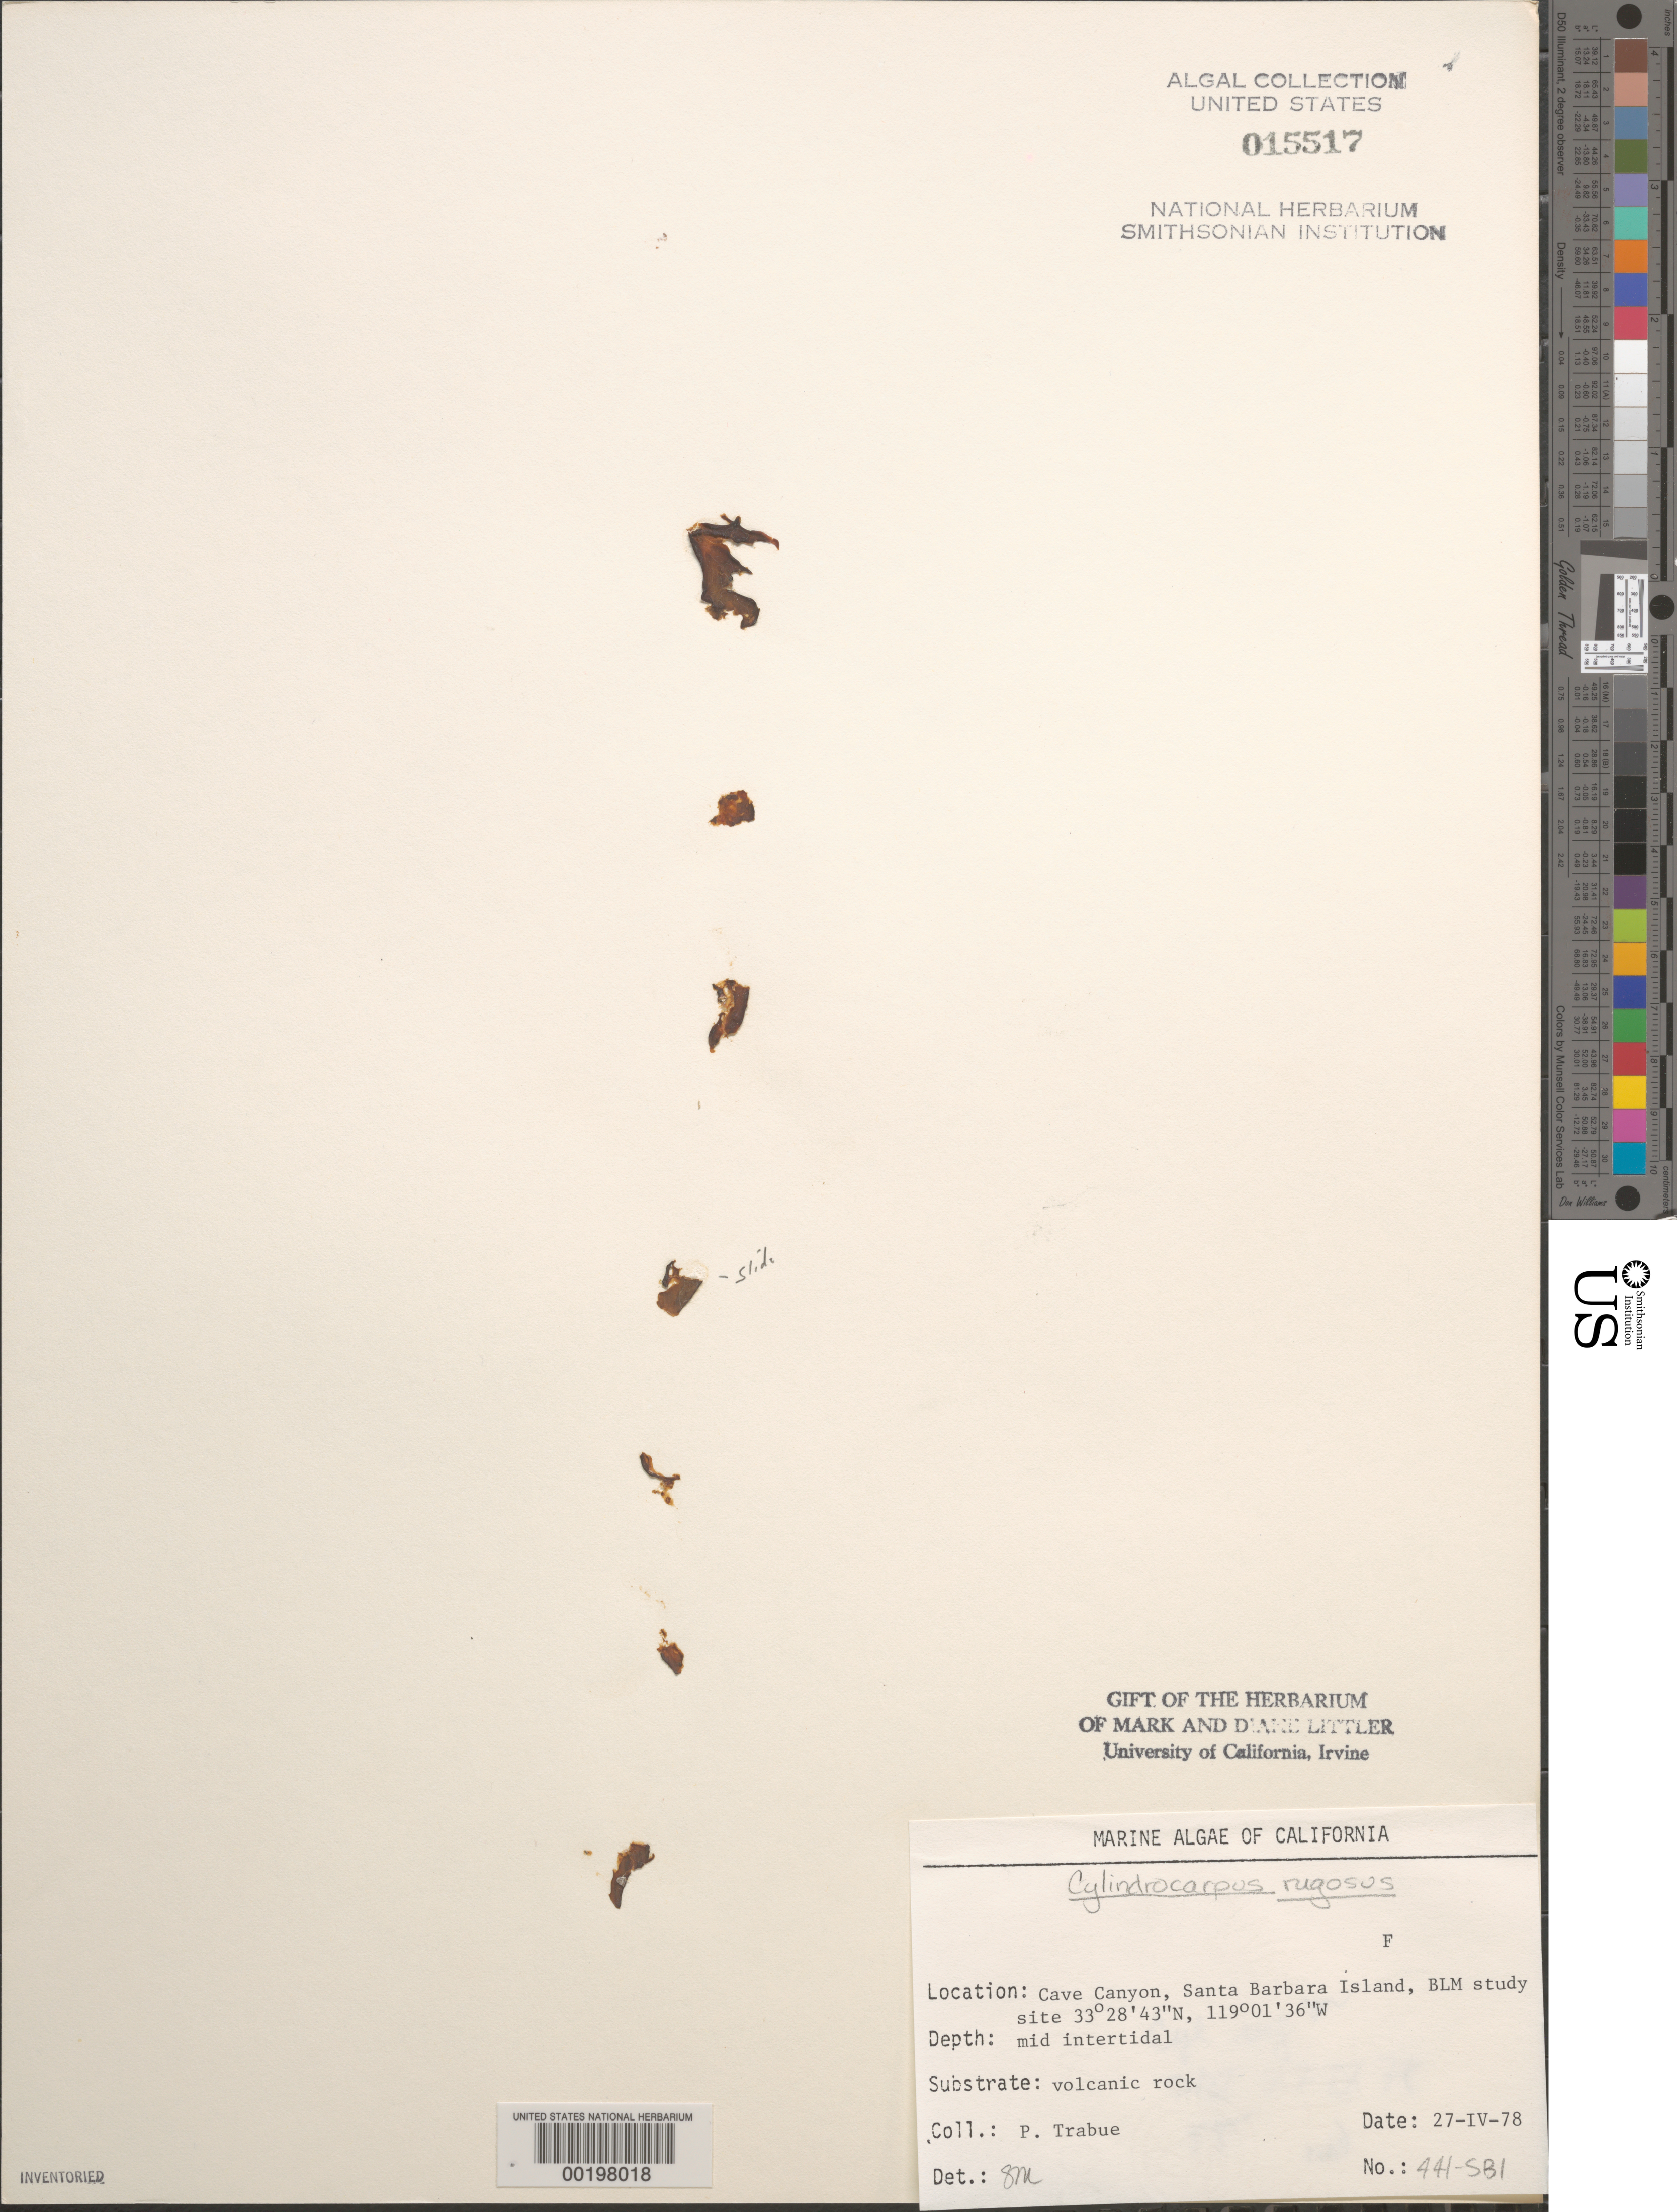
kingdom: Chromista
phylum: Ochrophyta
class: Phaeophyceae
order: Ectocarpales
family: Petrospongiaceae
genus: Petrospongium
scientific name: Petrospongium rugosum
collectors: P. J. Trabue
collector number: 441-sbi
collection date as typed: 27 Apr 1978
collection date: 1978-04-27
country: United States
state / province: California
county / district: Santa Barbara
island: Santa Barbara Island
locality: Cave Canyon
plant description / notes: BLM-SOCALBIGHT Rocky Intertidal Survey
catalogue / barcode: US 15517